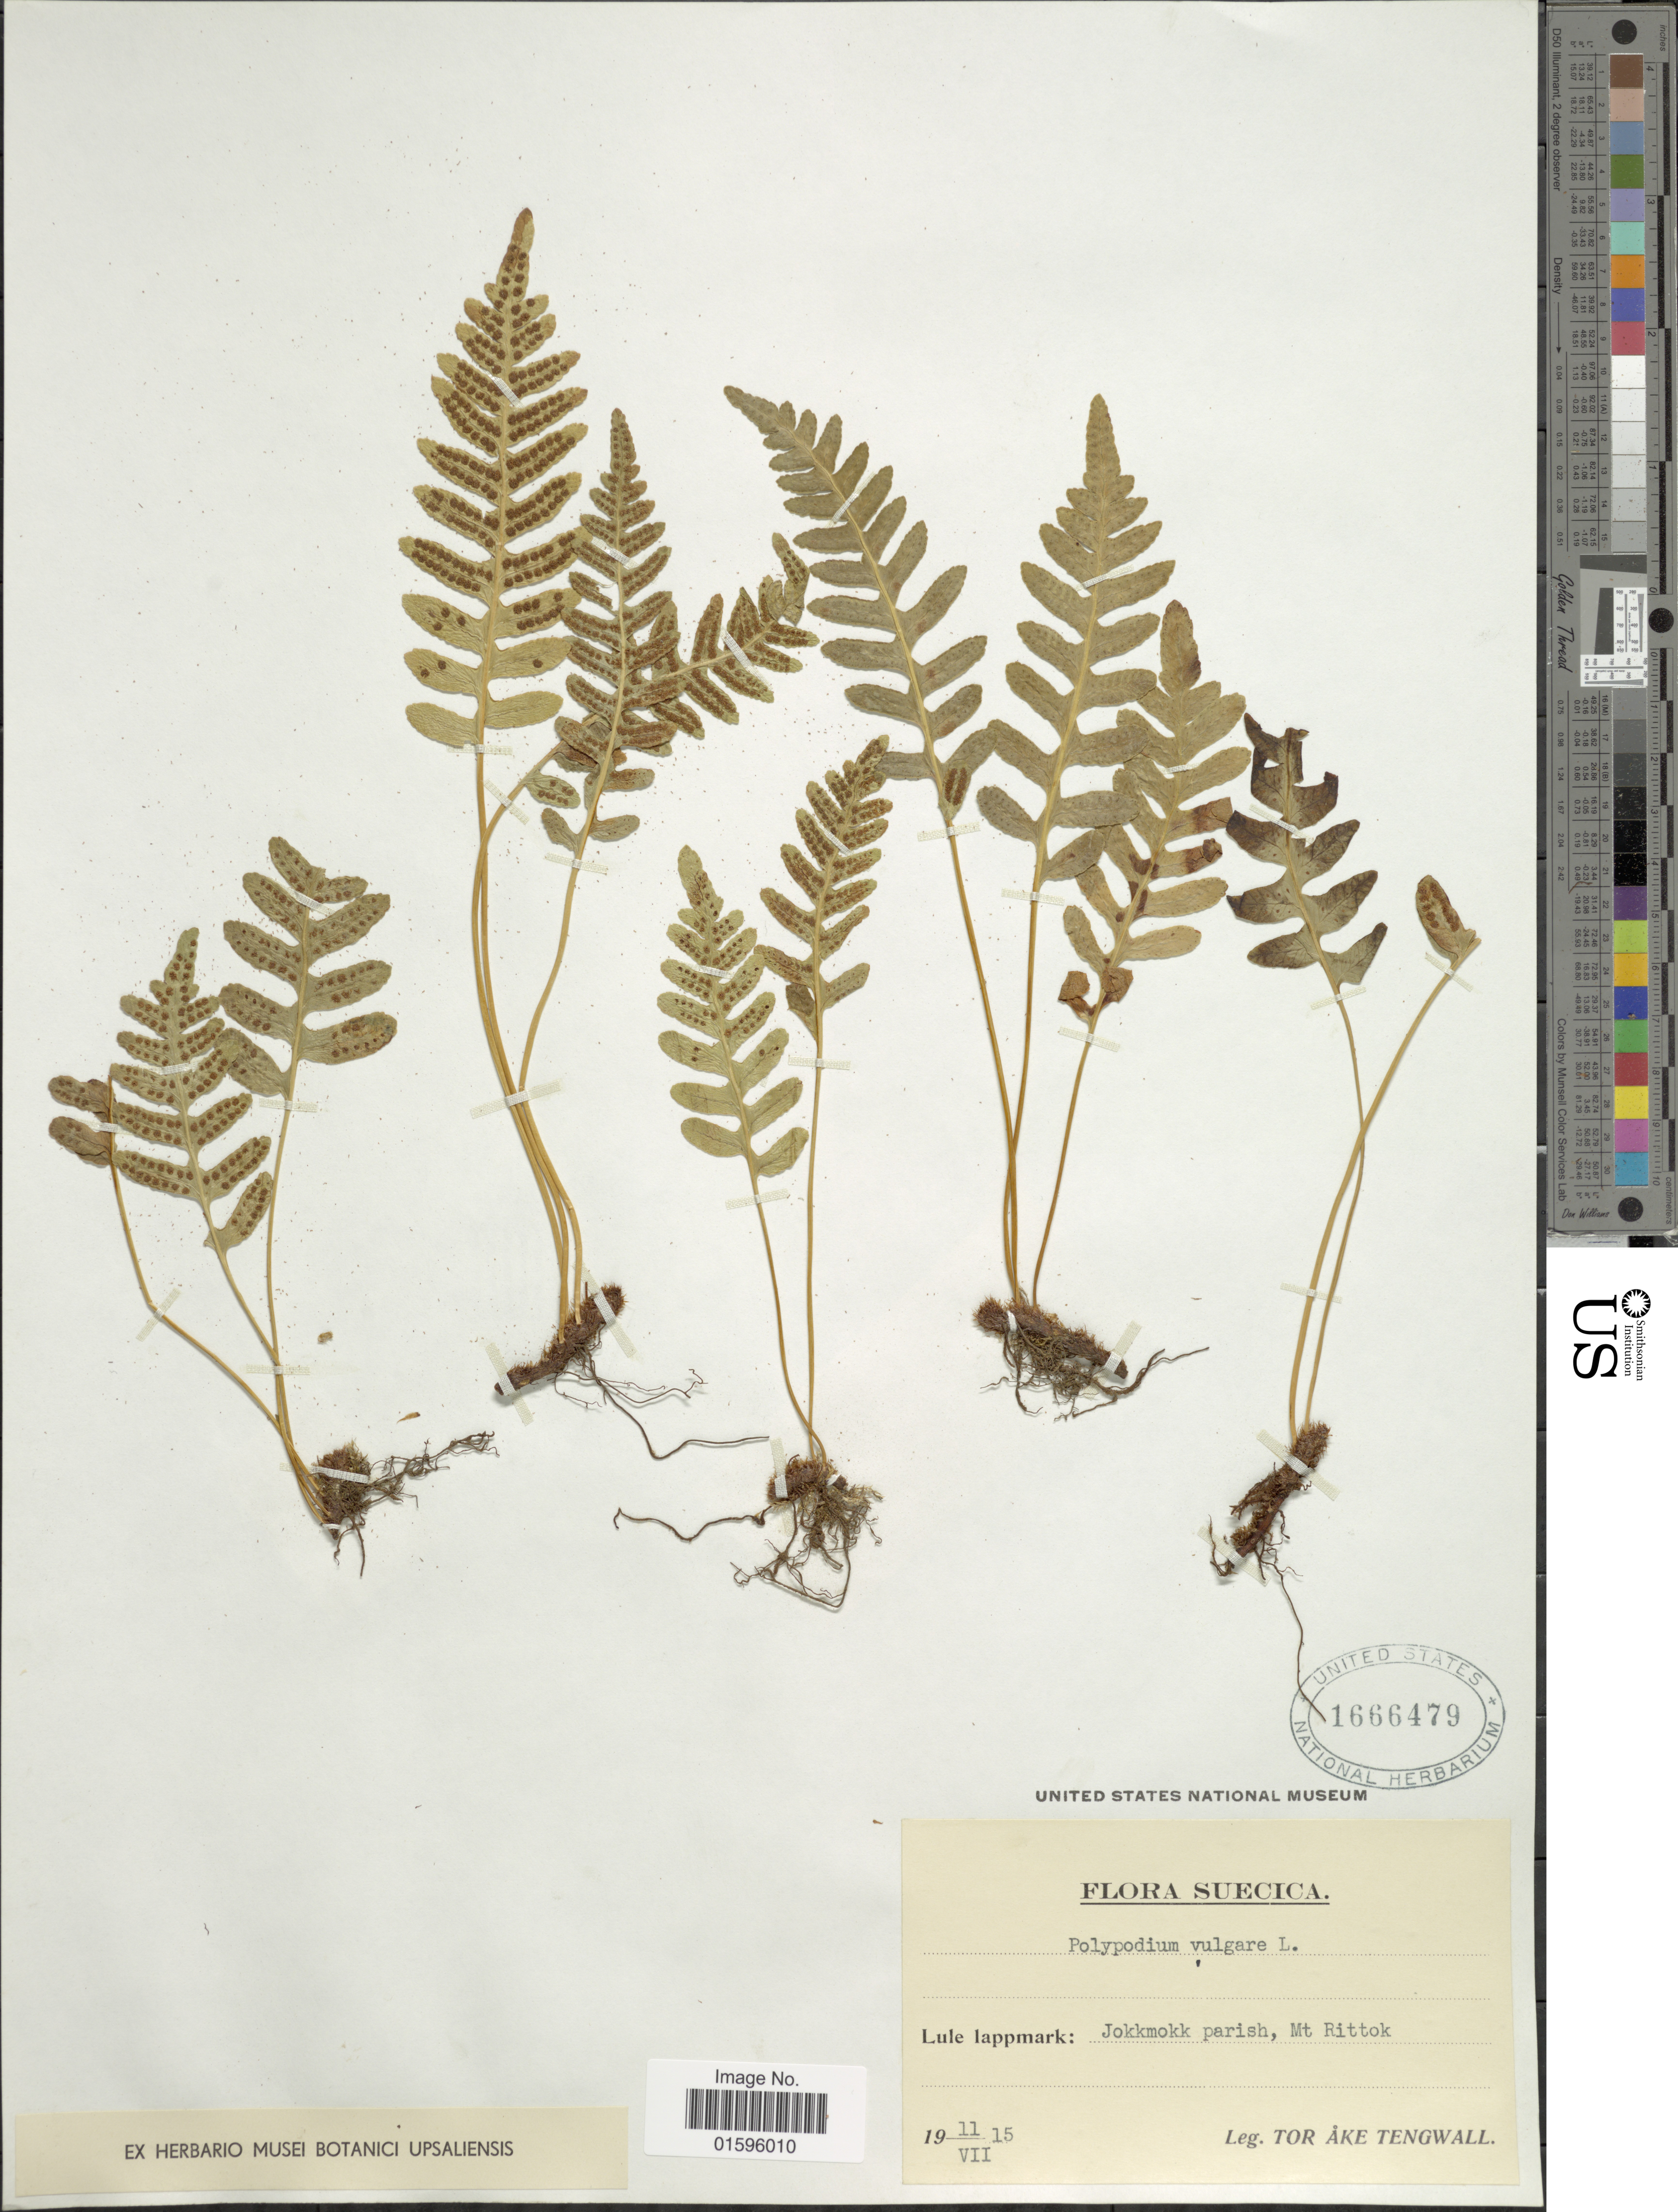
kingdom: Plantae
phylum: Tracheophyta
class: Polypodiopsida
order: Polypodiales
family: Polypodiaceae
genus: Polypodium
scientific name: Polypodium vulgare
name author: L.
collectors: T. Tengwall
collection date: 1915-07-11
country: Sweden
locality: Suecica, Lule lappmark: Jokkmokk parish, Mt. Rittok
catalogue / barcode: US 1666479